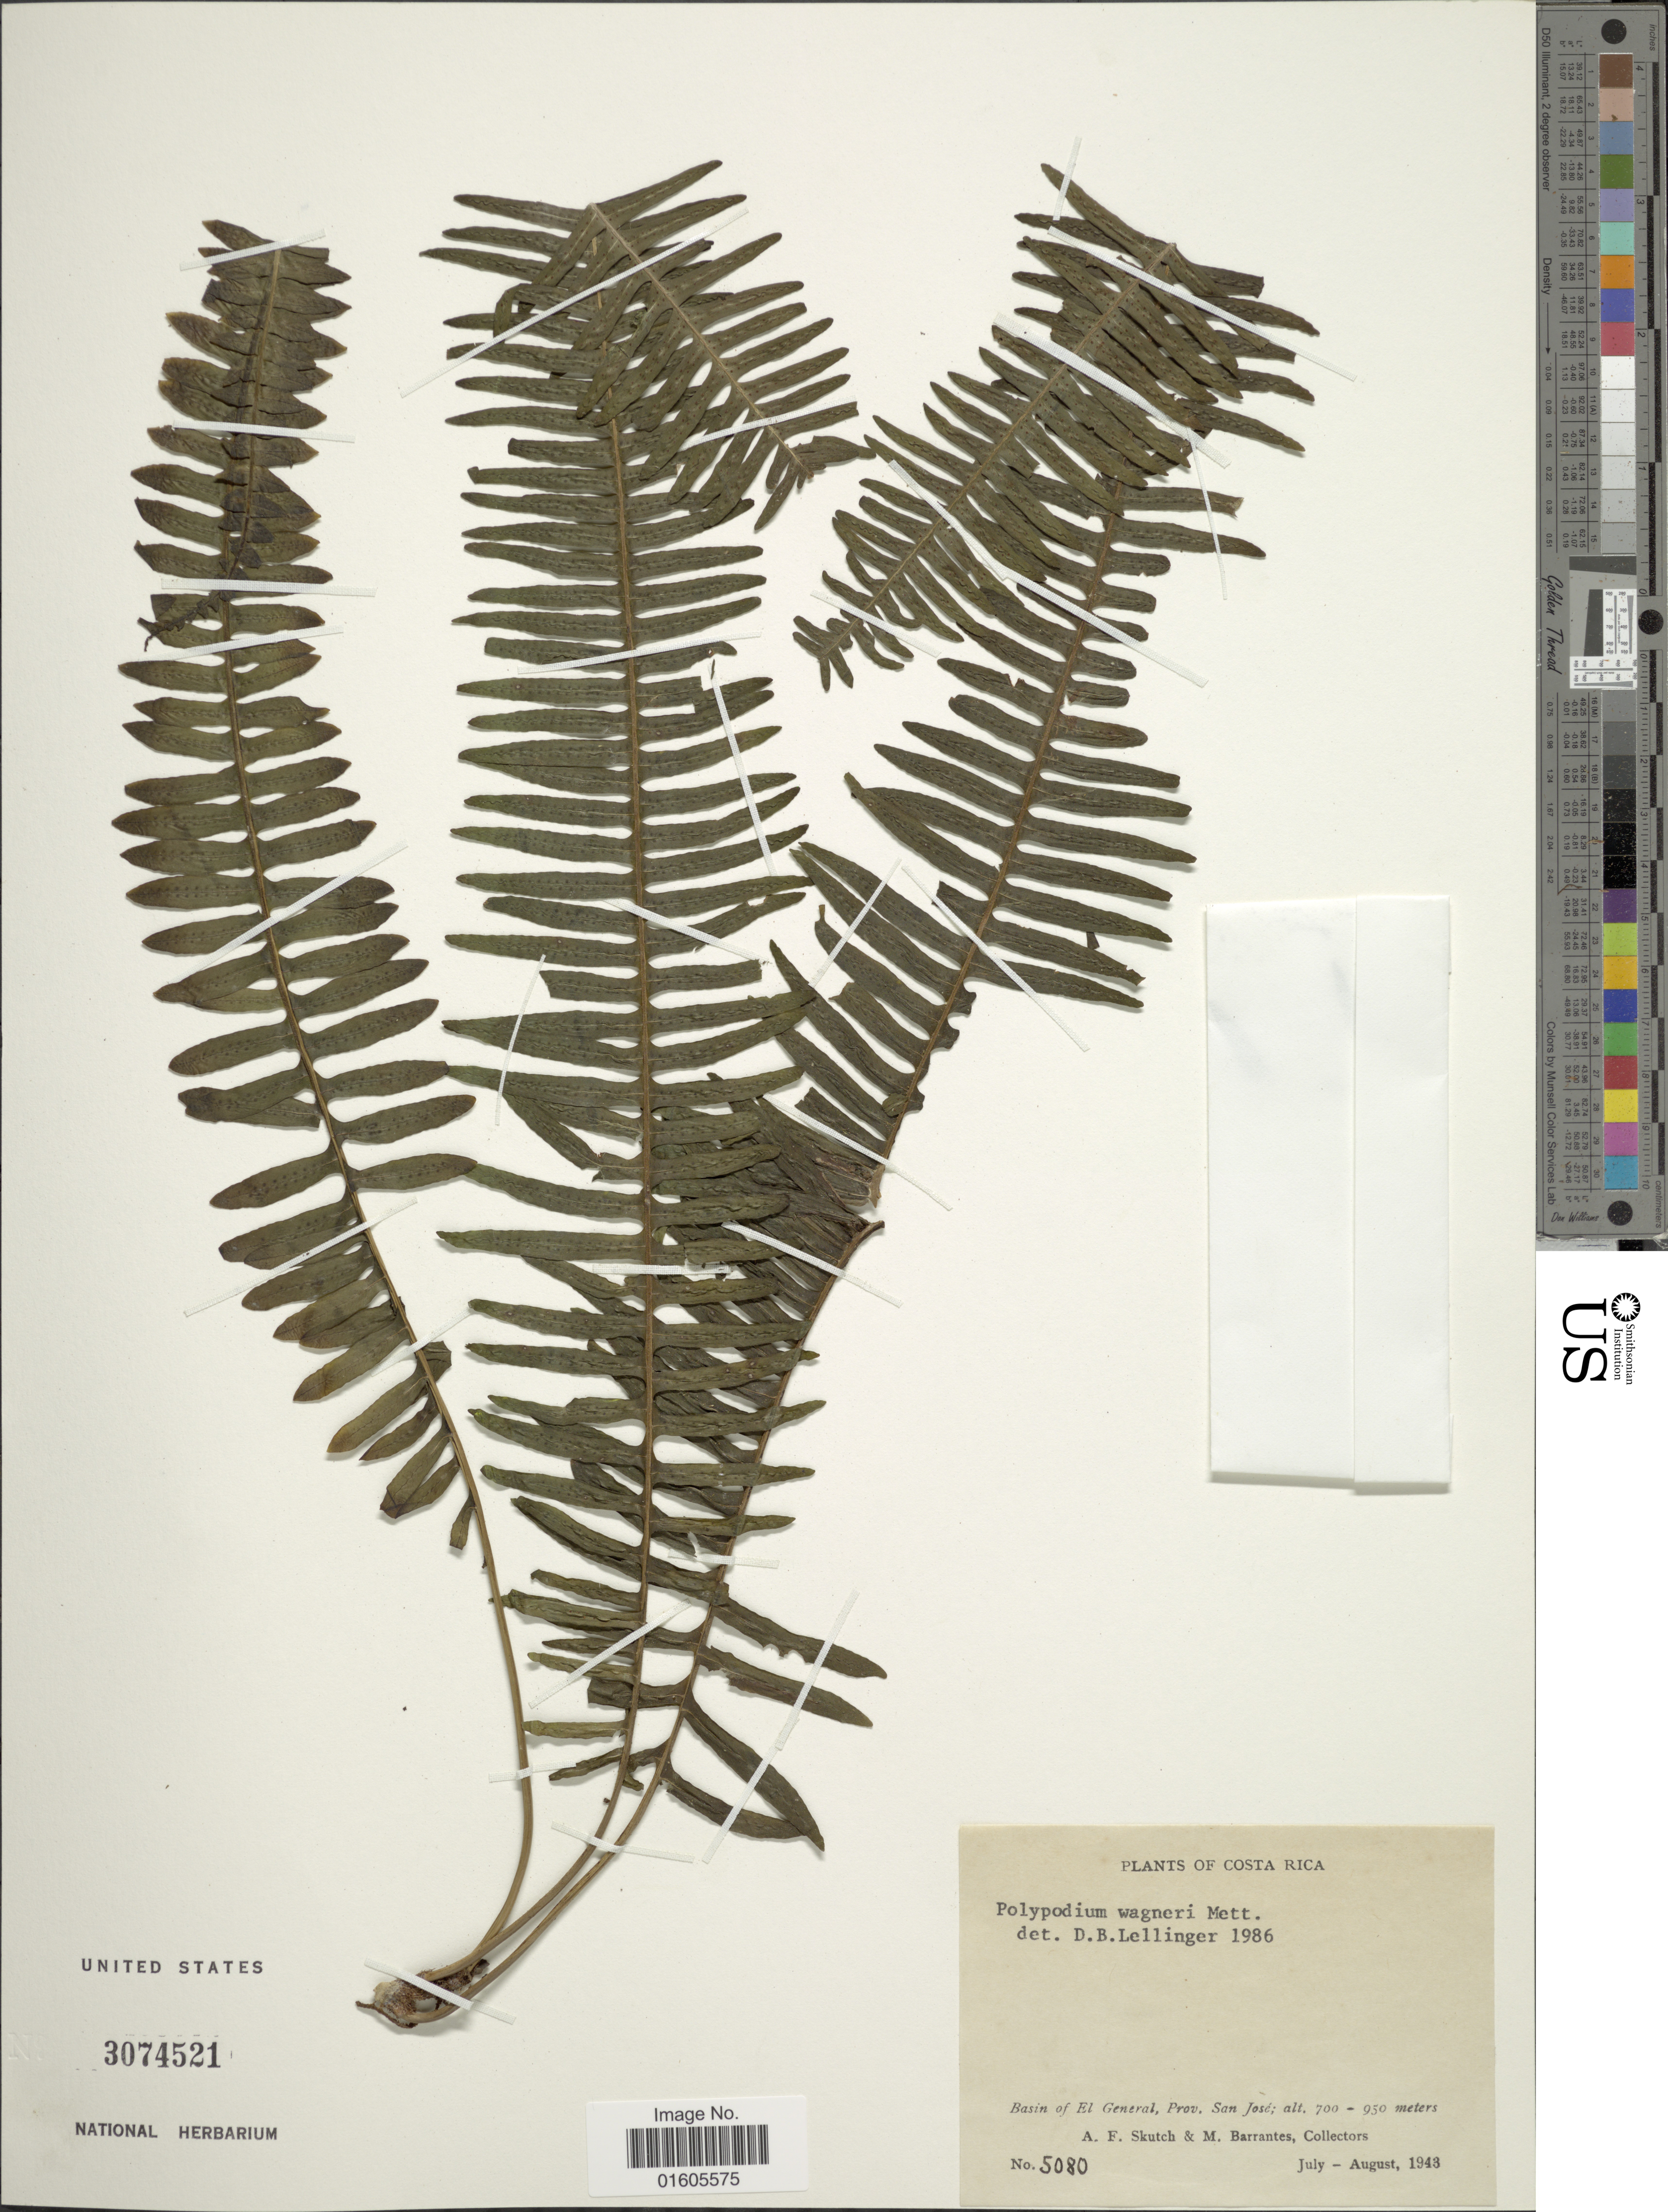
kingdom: Plantae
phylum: Tracheophyta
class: Polypodiopsida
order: Polypodiales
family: Polypodiaceae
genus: Serpocaulon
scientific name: Serpocaulon wagneri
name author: (Mett.) A.R. Sm.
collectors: A. F. Skutch & M. Barrantes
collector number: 5080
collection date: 1943-07/1943-08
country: Costa Rica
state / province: San José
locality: Basin of El General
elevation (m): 700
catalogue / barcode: US 3074521